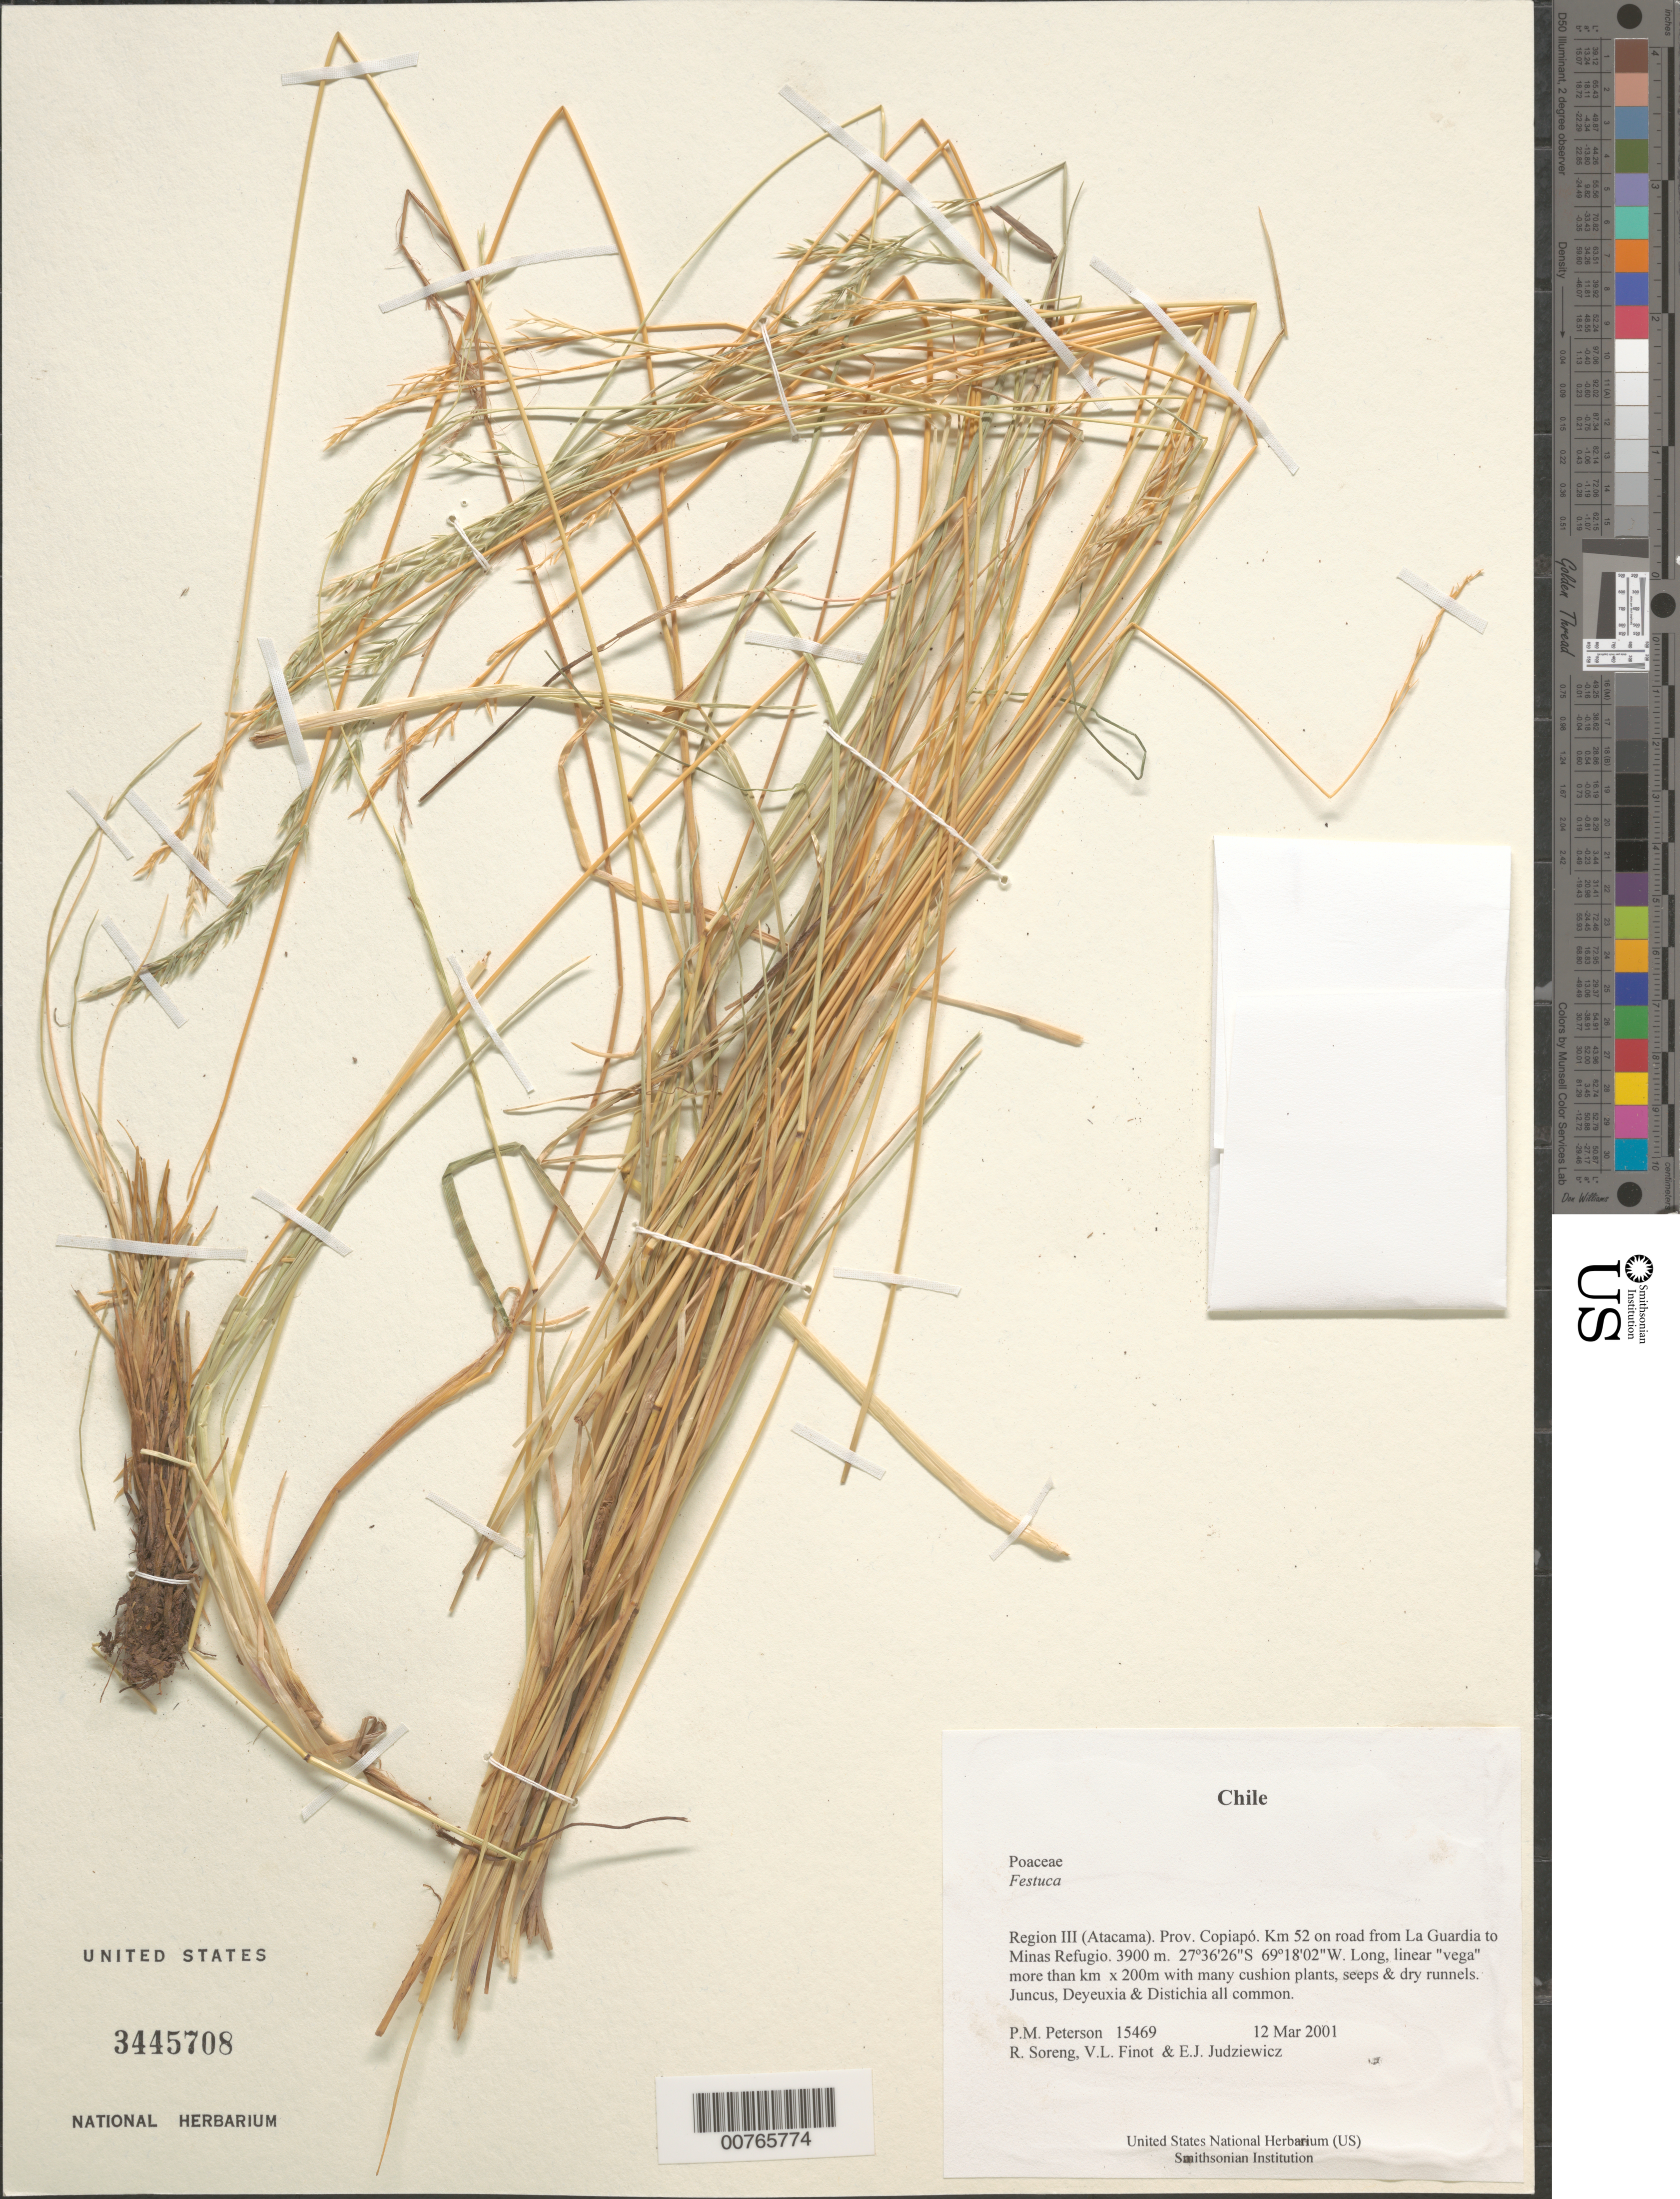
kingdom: Plantae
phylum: Tracheophyta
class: Liliopsida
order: Poales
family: Poaceae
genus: Festuca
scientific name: Festuca sp.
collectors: P. M. Peterson, R. J. Soreng, V. Finot & E. J. Judziewicz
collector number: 15469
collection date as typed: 12 Mar 2001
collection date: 2001-03-12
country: Chile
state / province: Atacama (III)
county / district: Copiapó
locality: Km 52 on road from La Guardia to Minas Refugio.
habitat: Long, linear "vega" more than km x 200m with many cushion plants, seeps & dry runnels.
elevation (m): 3900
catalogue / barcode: US 3445708